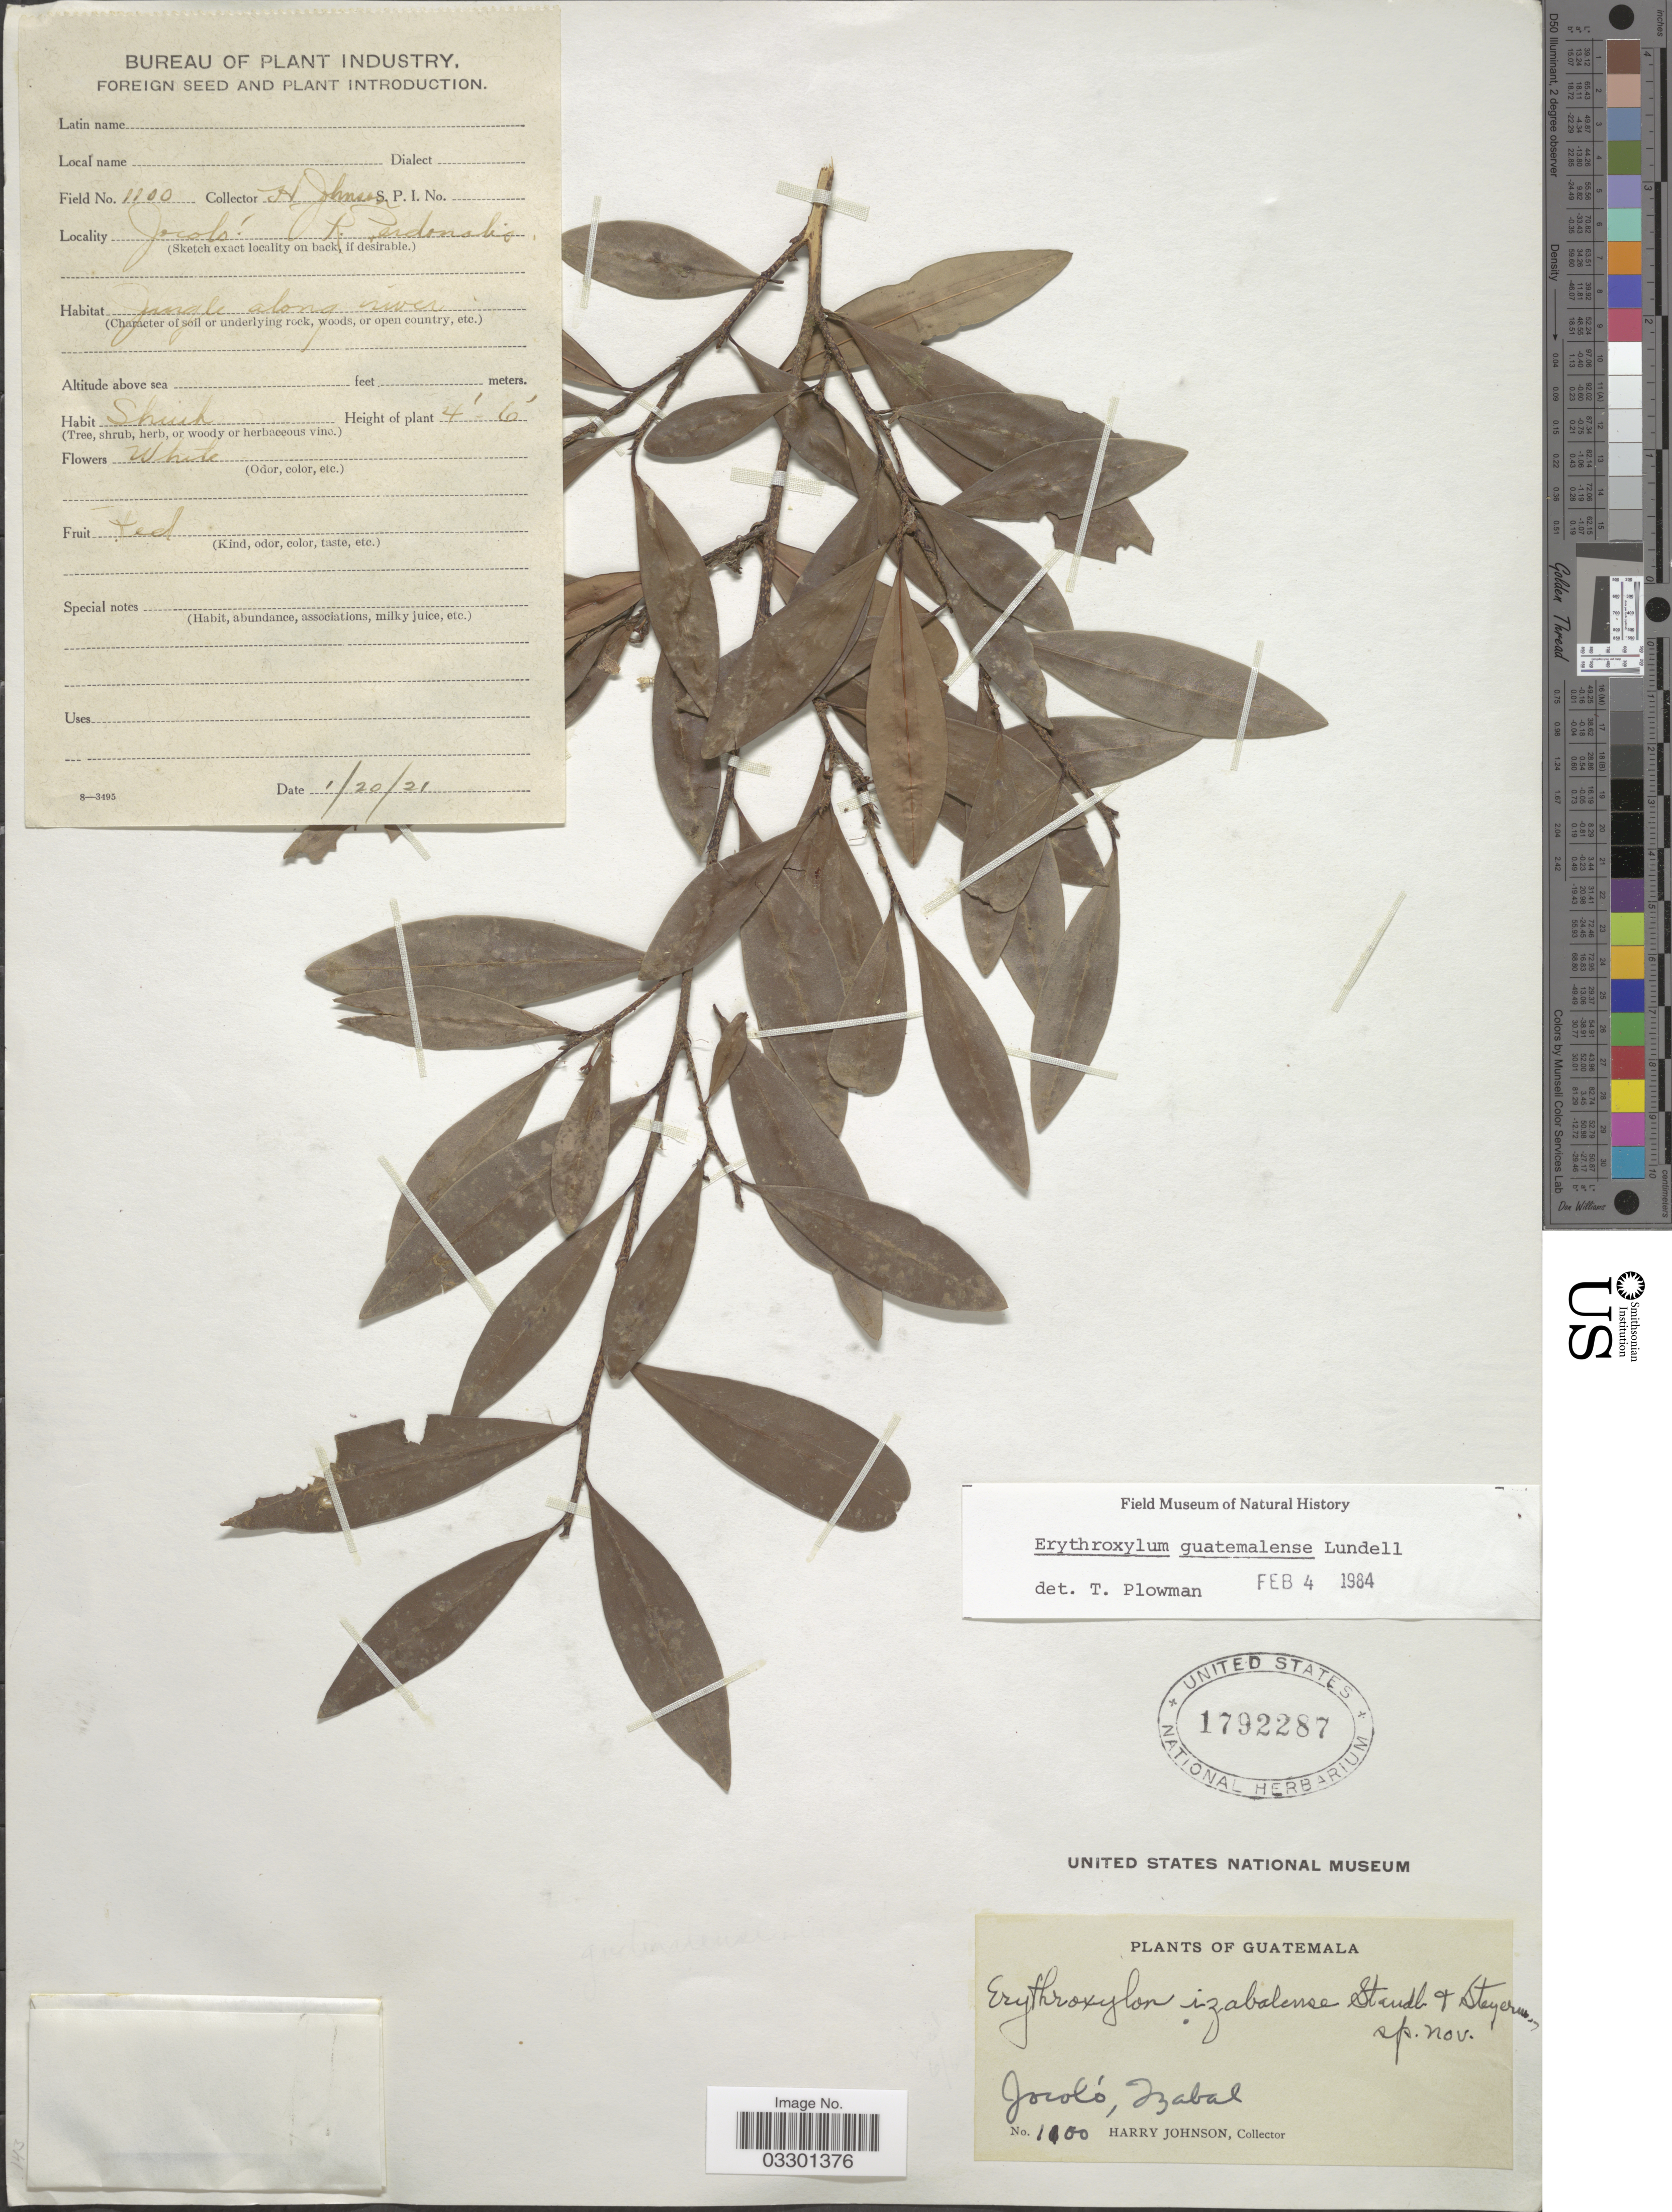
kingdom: Plantae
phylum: Tracheophyta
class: Magnoliopsida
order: Malpighiales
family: Erythroxylaceae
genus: Erythroxylum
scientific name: Erythroxylum guatemalense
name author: Lundell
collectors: H. Johnson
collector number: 1100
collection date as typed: Transcribed d/m/y: 20/1/21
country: Guatemala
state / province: Izabal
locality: Jocoló. R. Pardonalis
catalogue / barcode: US 1792287